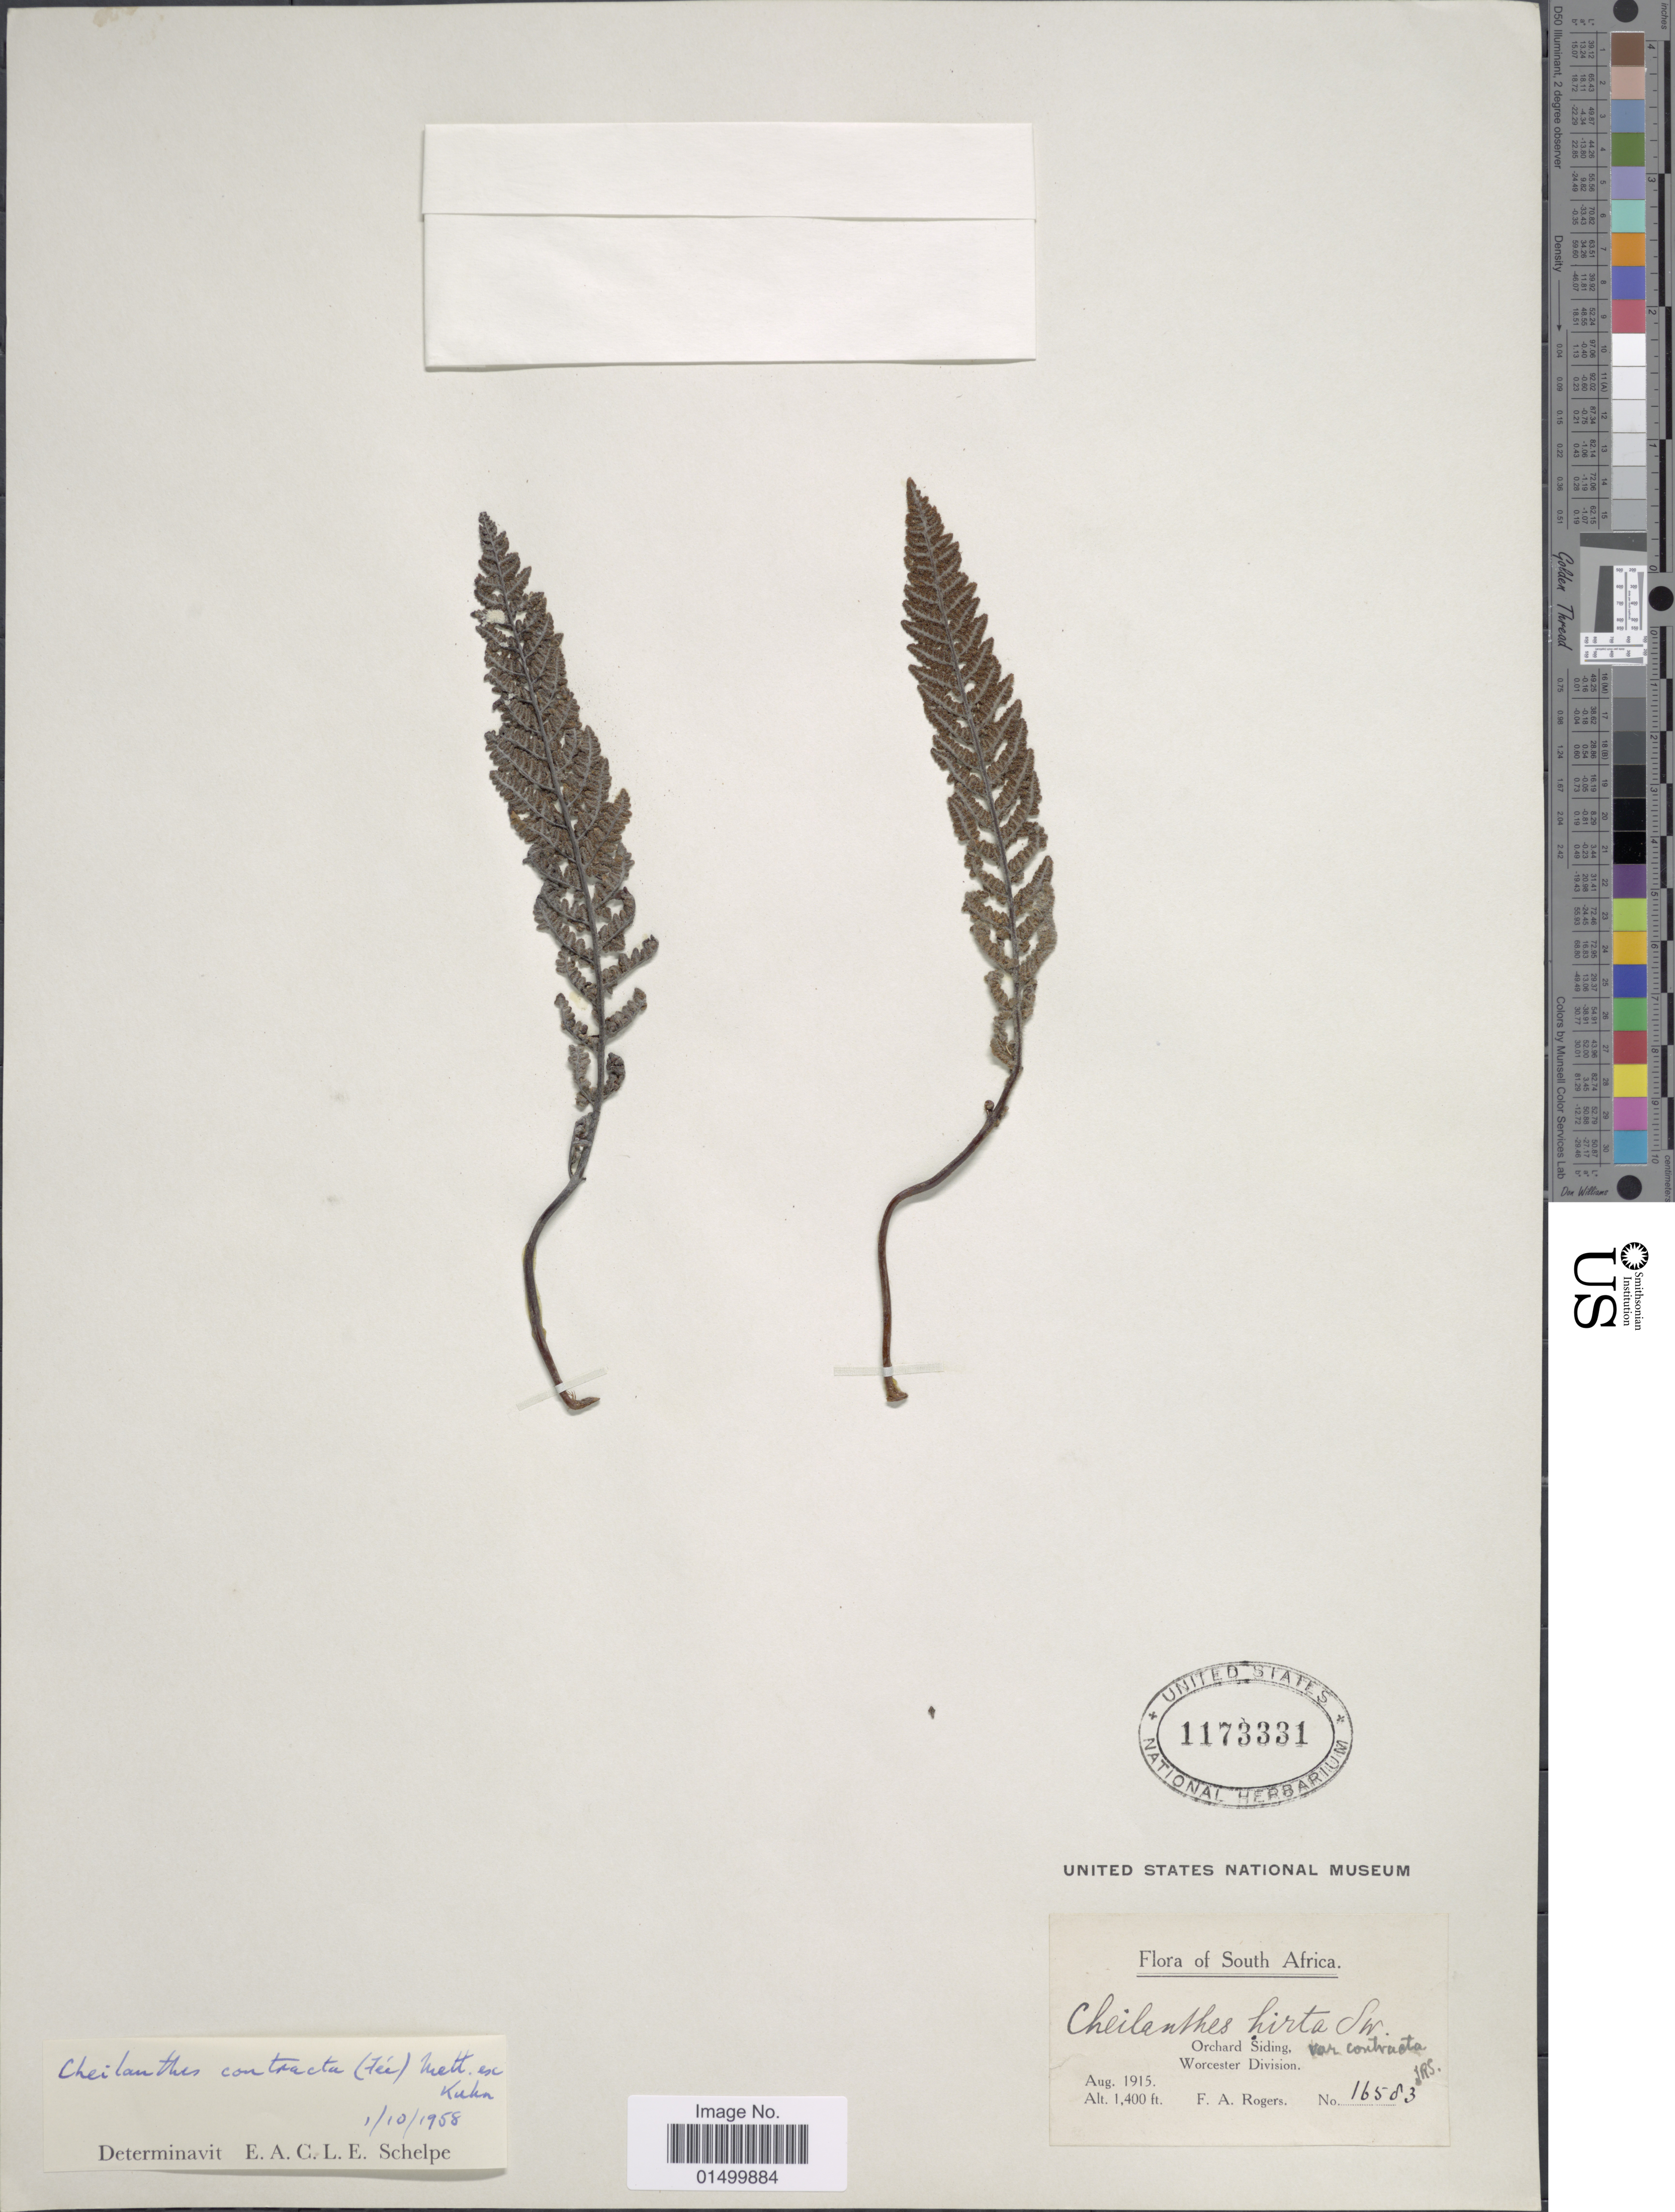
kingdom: Plantae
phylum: Tracheophyta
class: Polypodiopsida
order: Polypodiales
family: Pteridaceae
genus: Cheilanthes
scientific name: Cheilanthes contracta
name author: Kunze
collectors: F. A. Rogers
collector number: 16583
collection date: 1915-08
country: South Africa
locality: Orchard Siding, Worcester Division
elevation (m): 427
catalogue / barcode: US 1173331